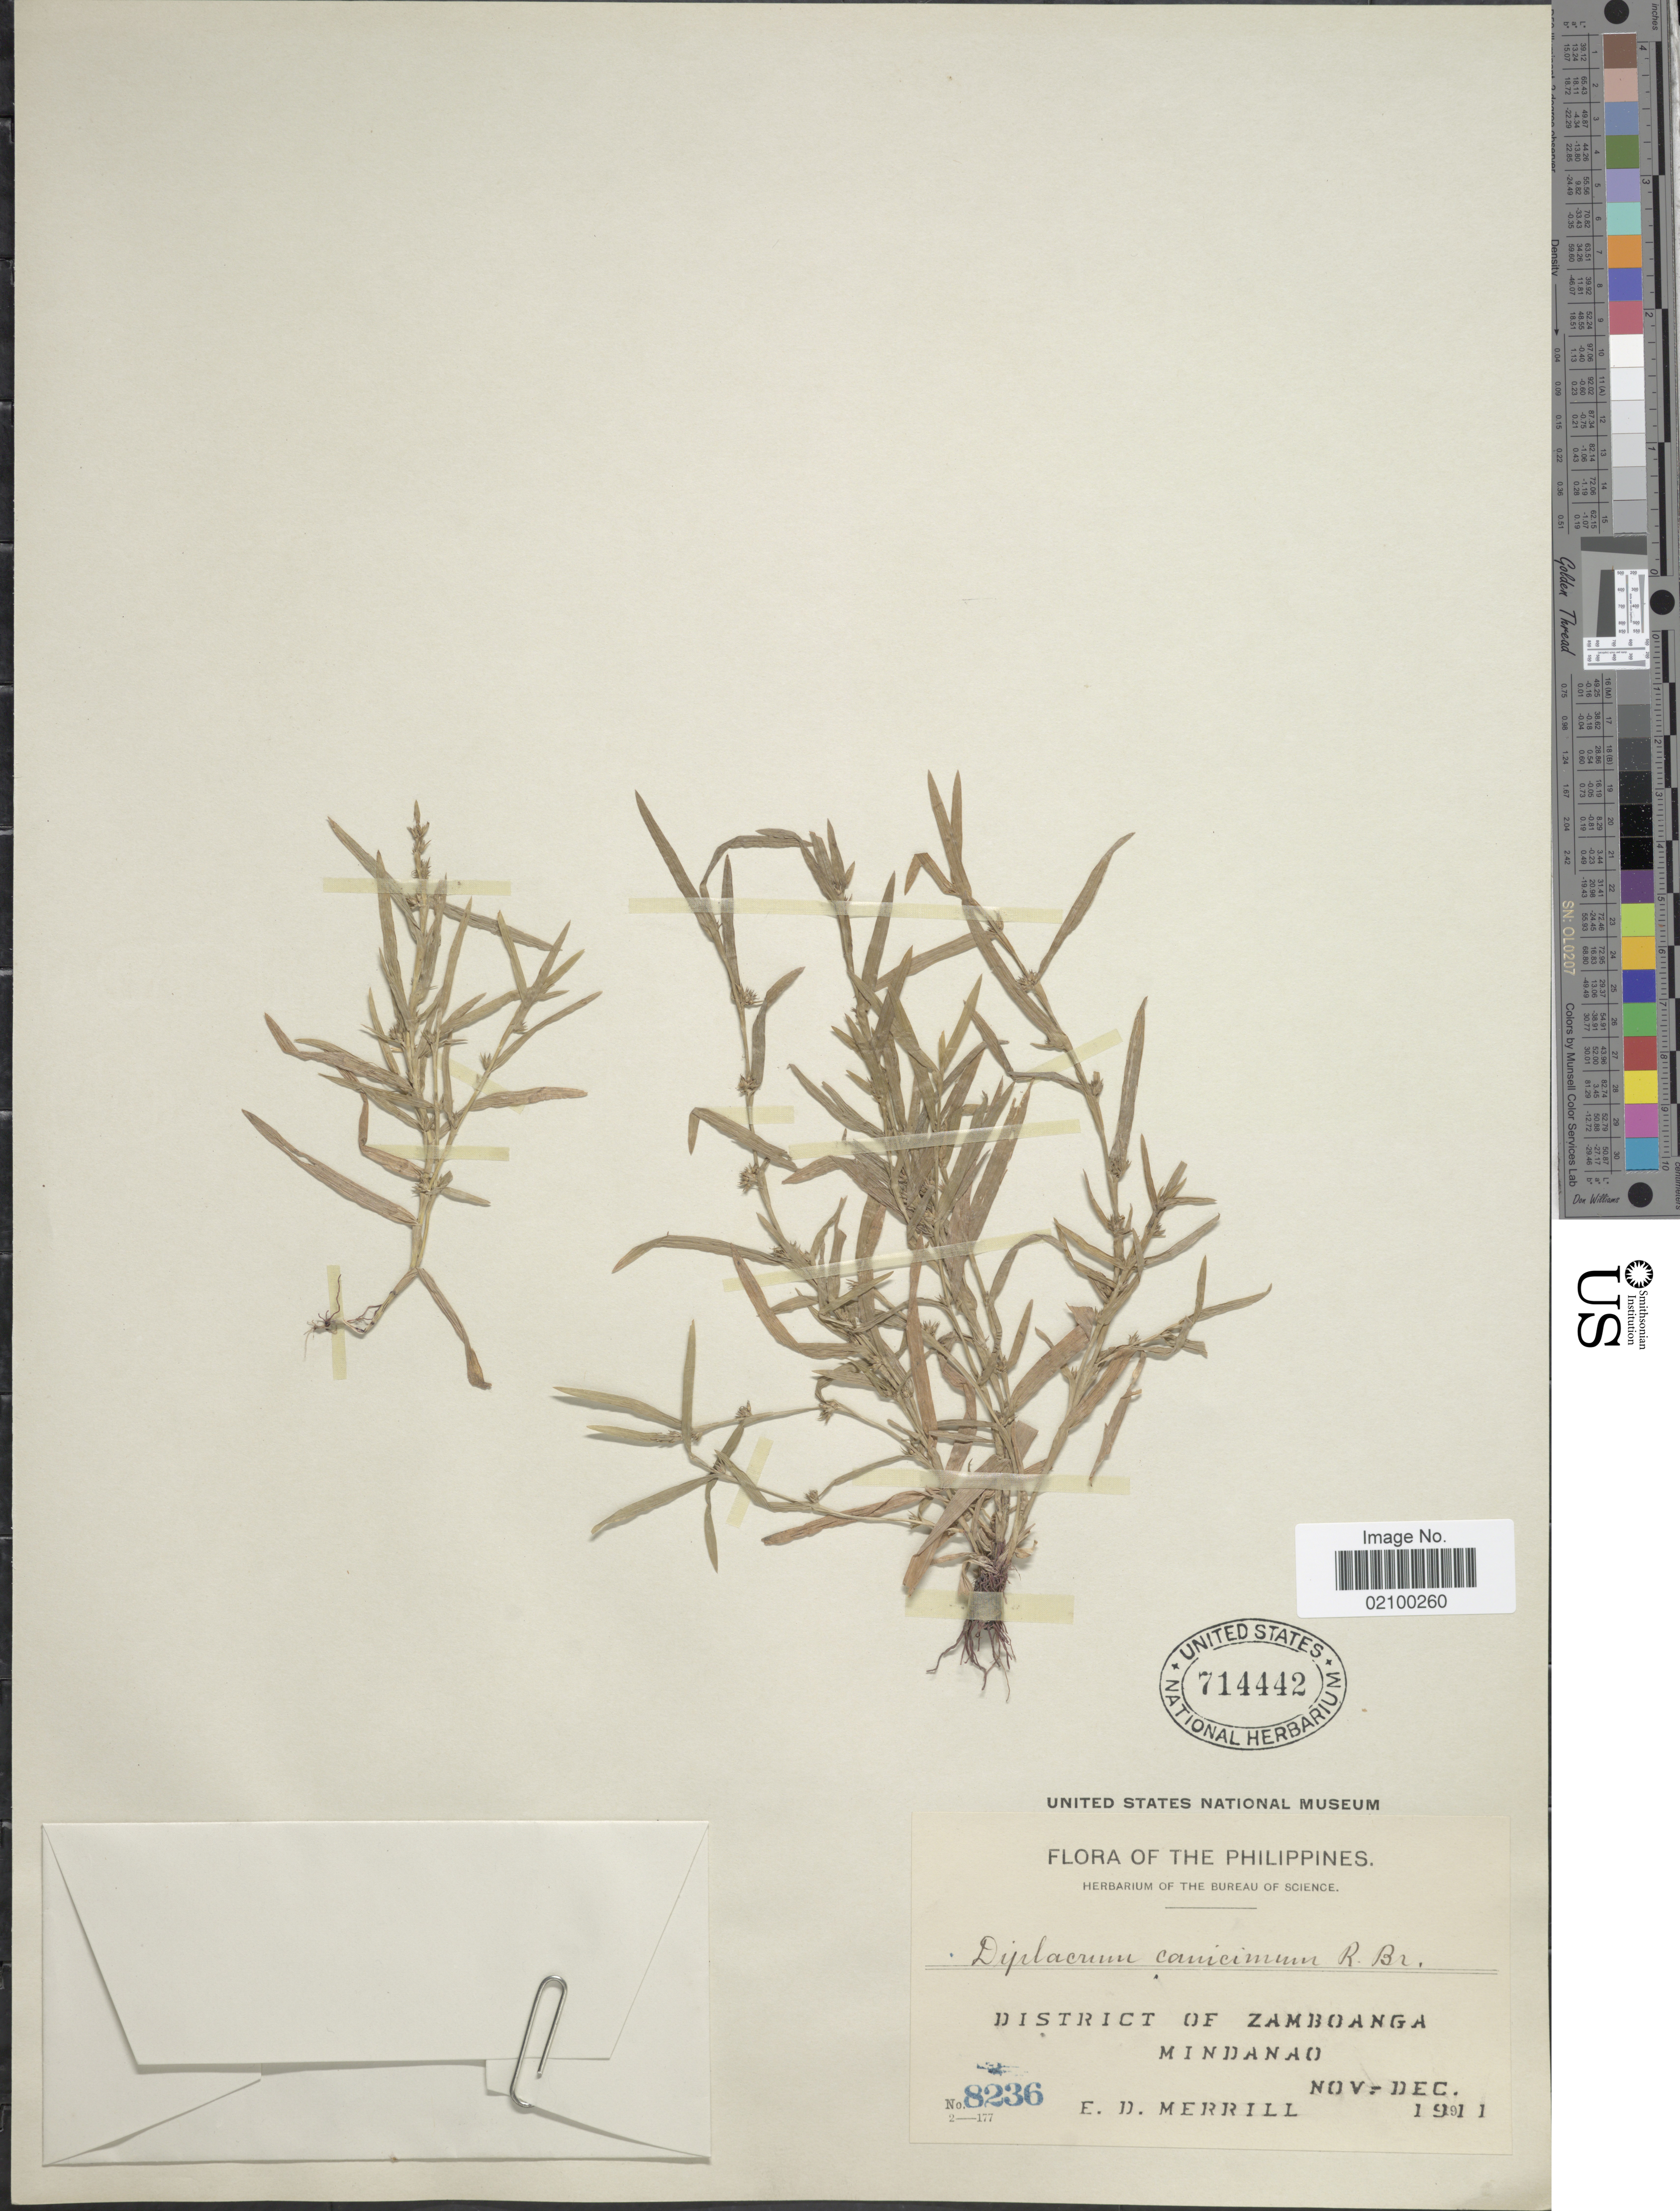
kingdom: Plantae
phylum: Tracheophyta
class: Liliopsida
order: Poales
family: Cyperaceae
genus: Diplacrum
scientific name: Diplacrum caricinum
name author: R. Br.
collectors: E. D. Merrill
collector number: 8236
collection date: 1911-11/1911-12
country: Philippines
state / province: Zamboanga Peninsula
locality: District of Zamboanga, Mindanao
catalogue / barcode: US 714442